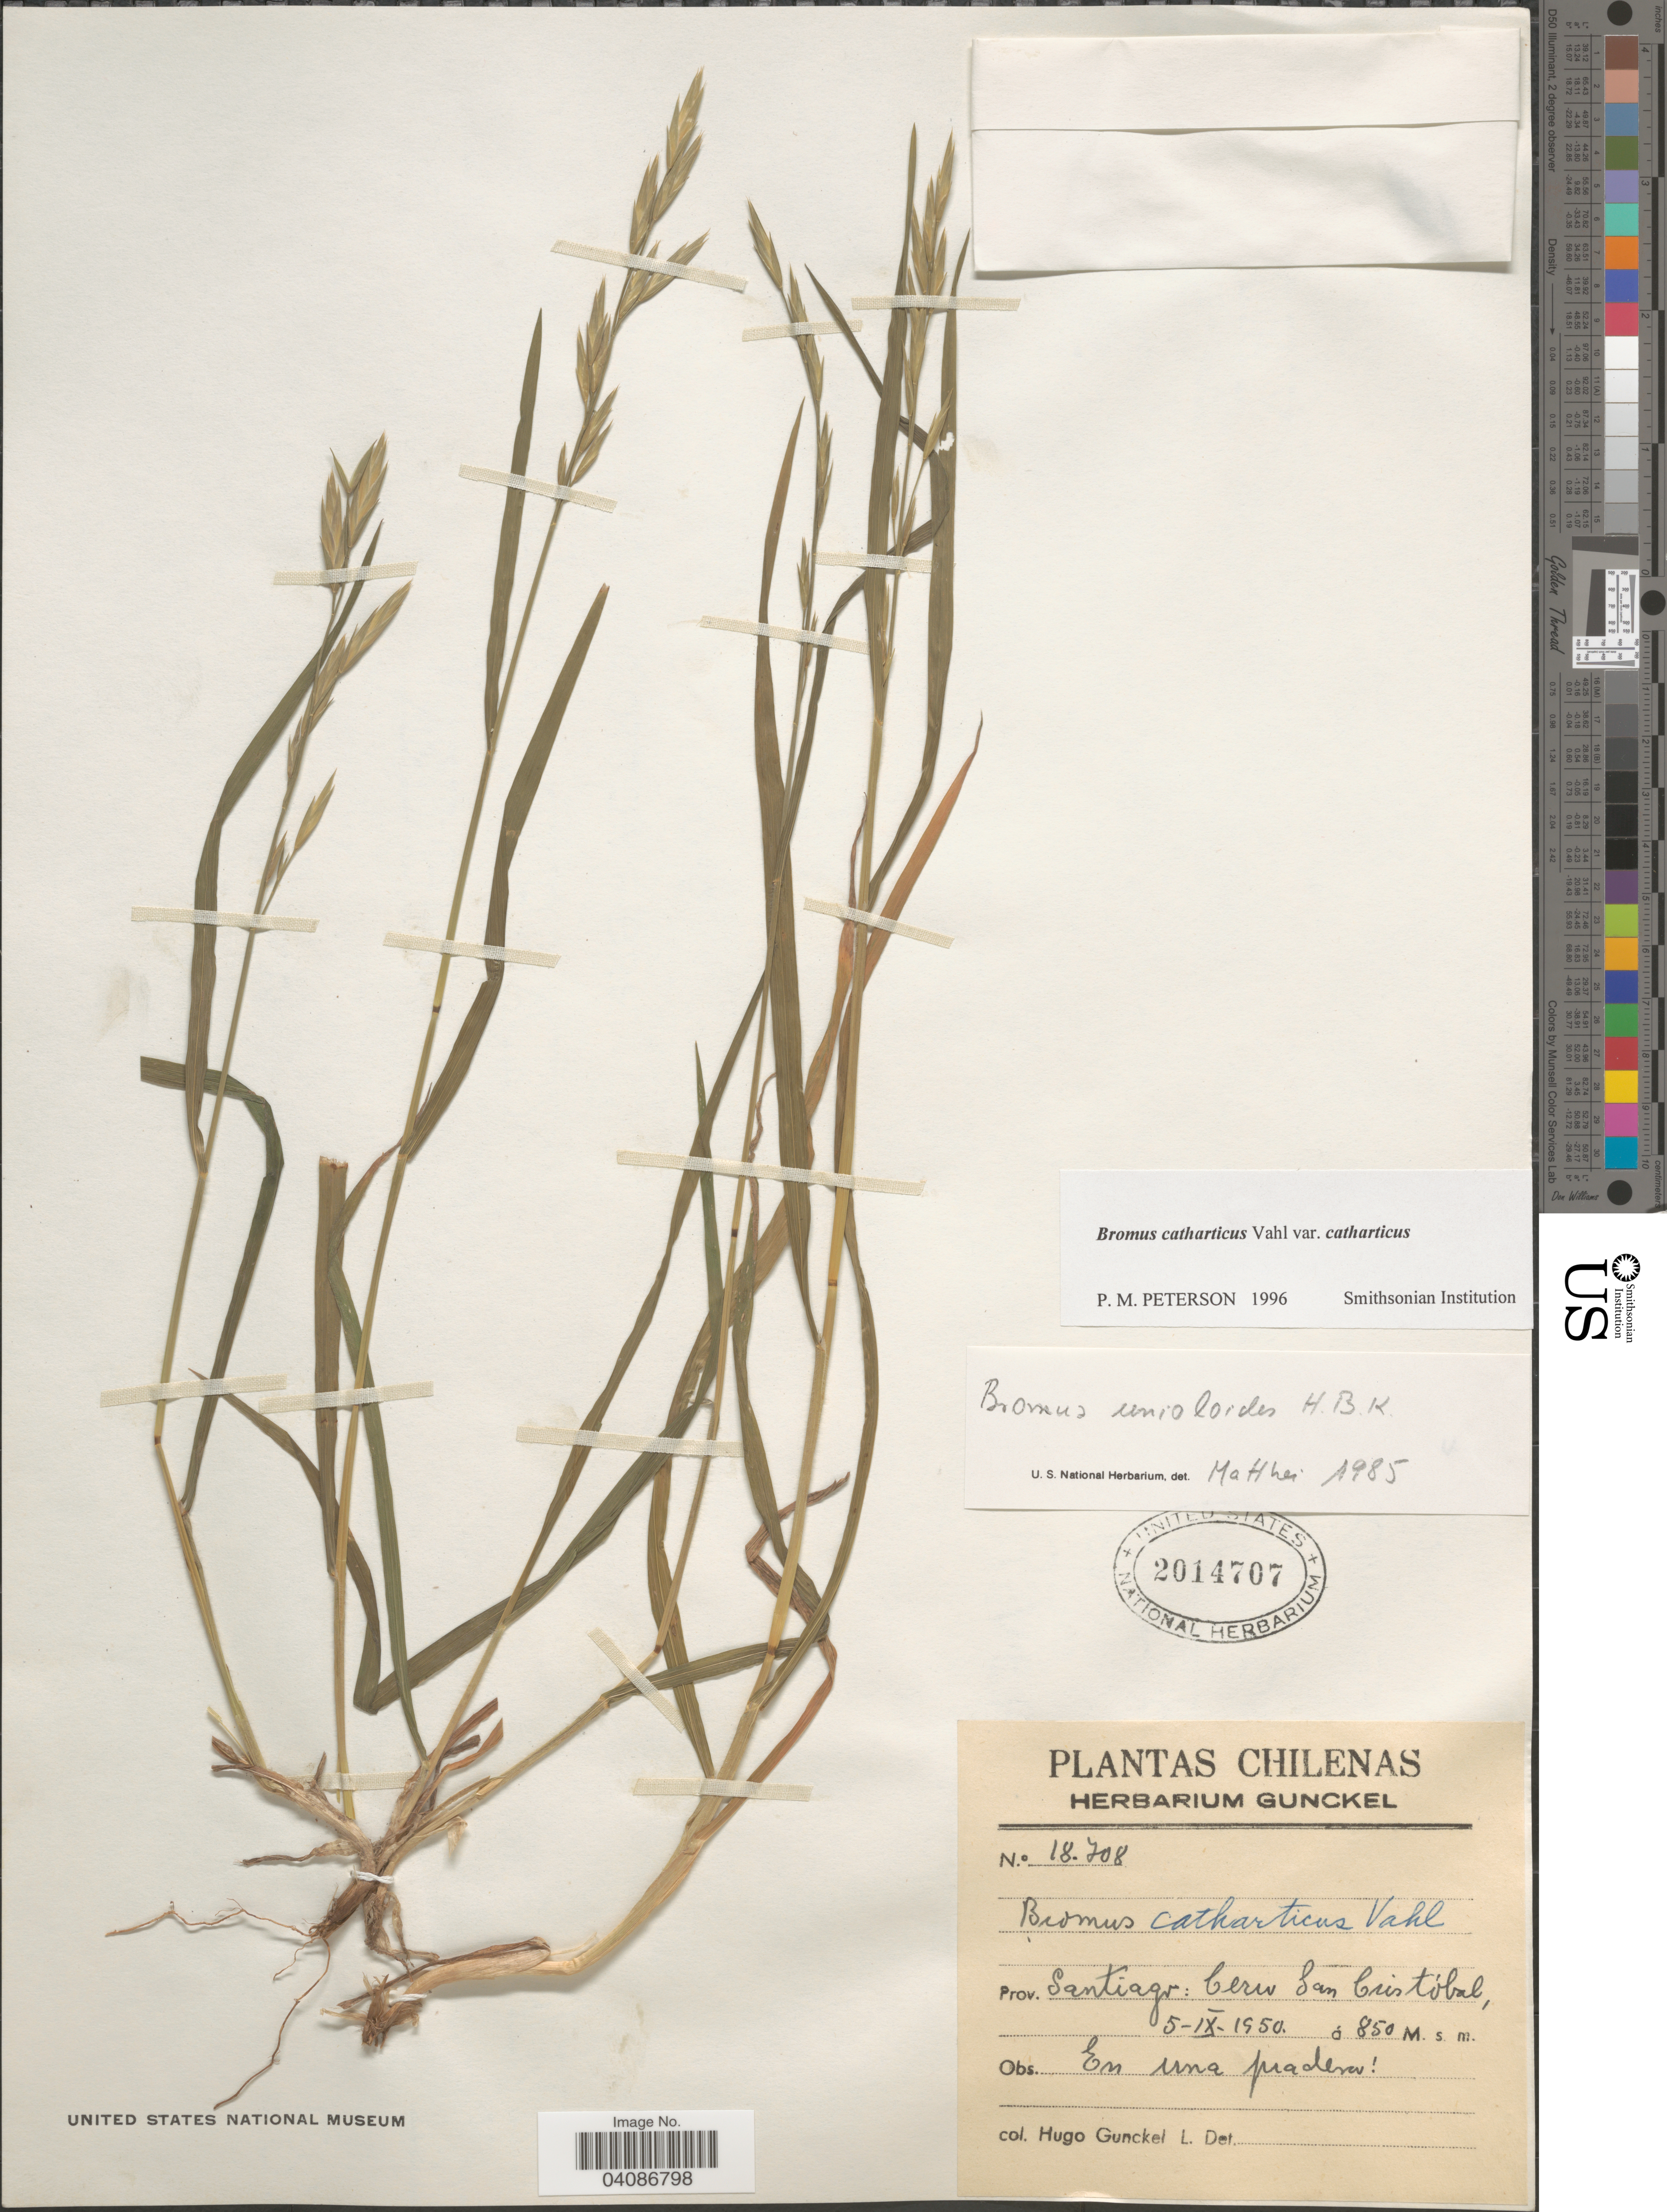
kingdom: Plantae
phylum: Tracheophyta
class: Liliopsida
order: Poales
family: Poaceae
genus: Bromus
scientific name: Bromus catharticus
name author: Vahl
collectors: H. Gunckel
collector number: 18708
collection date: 1950-09-05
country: Chile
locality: Prov. Santiago: Cerro San Cristobal.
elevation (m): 850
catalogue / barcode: US 2014707